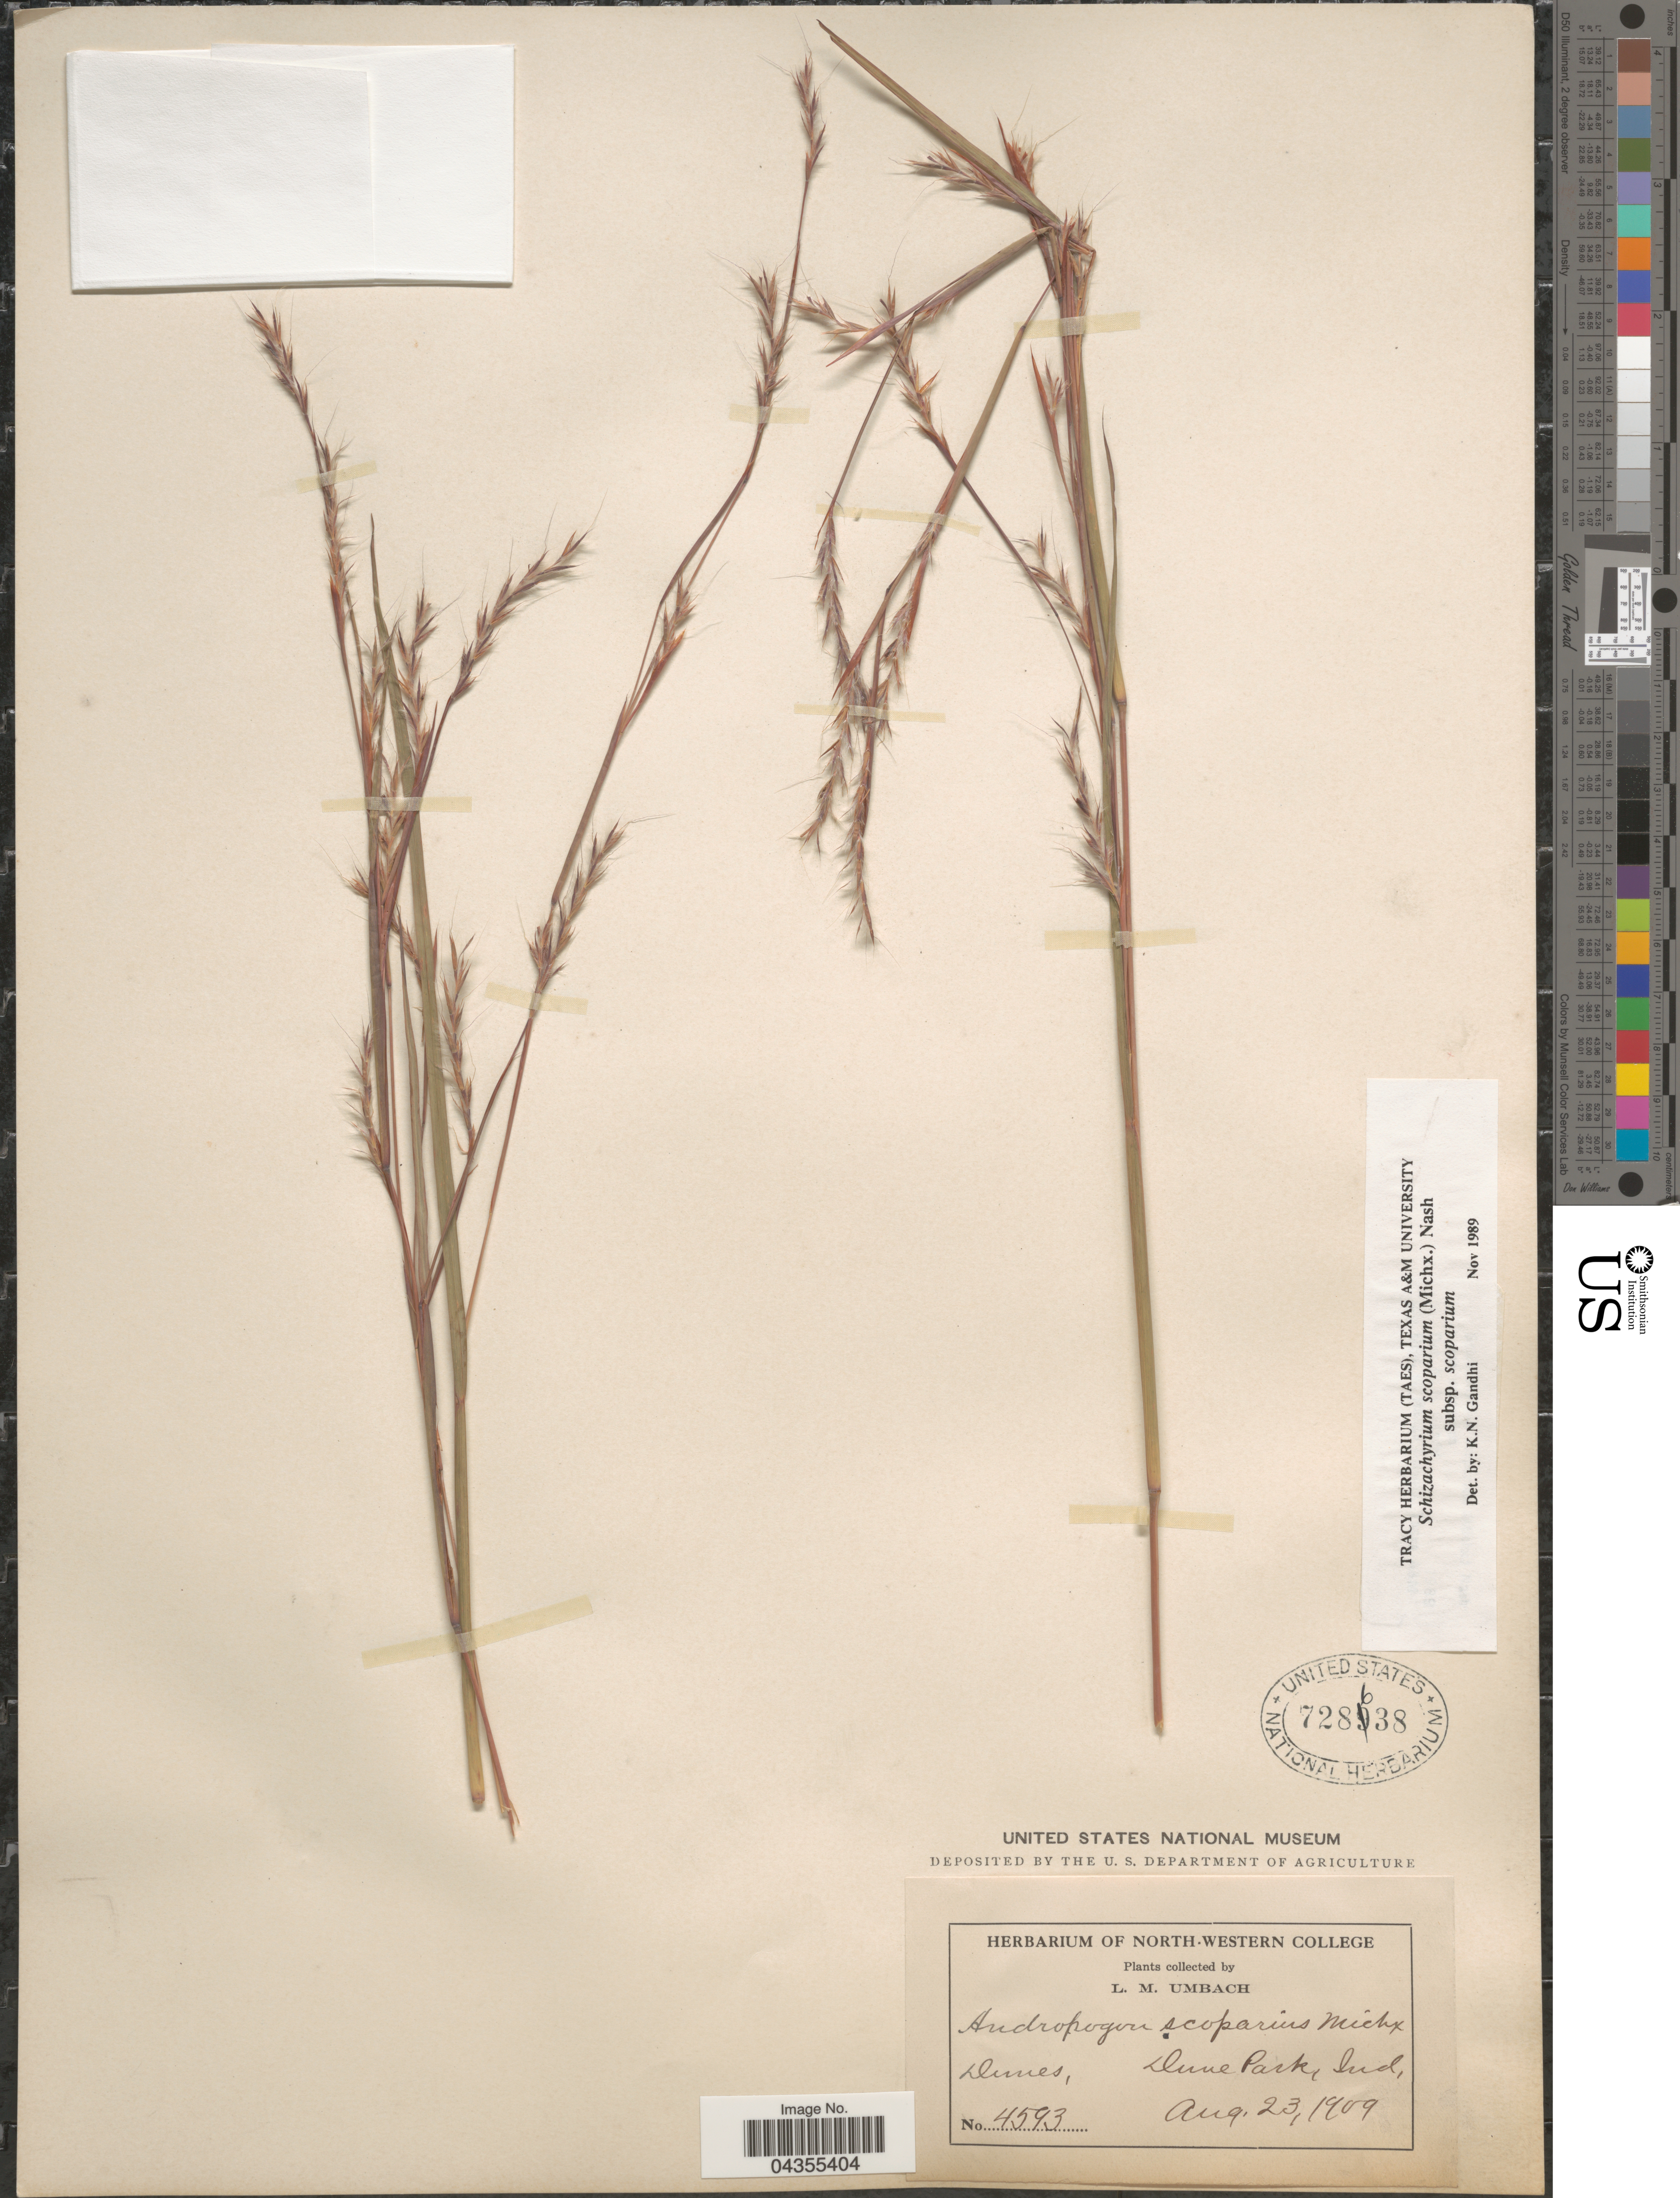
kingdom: Plantae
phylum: Tracheophyta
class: Liliopsida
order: Poales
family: Poaceae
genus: Schizachyrium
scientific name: Schizachyrium scoparium var. scoparium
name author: (Michx.) Nash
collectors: L. M. Umbach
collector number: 4593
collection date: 1909-08-23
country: United States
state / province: Indiana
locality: Dunes, Dune Park.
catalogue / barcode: US 728638